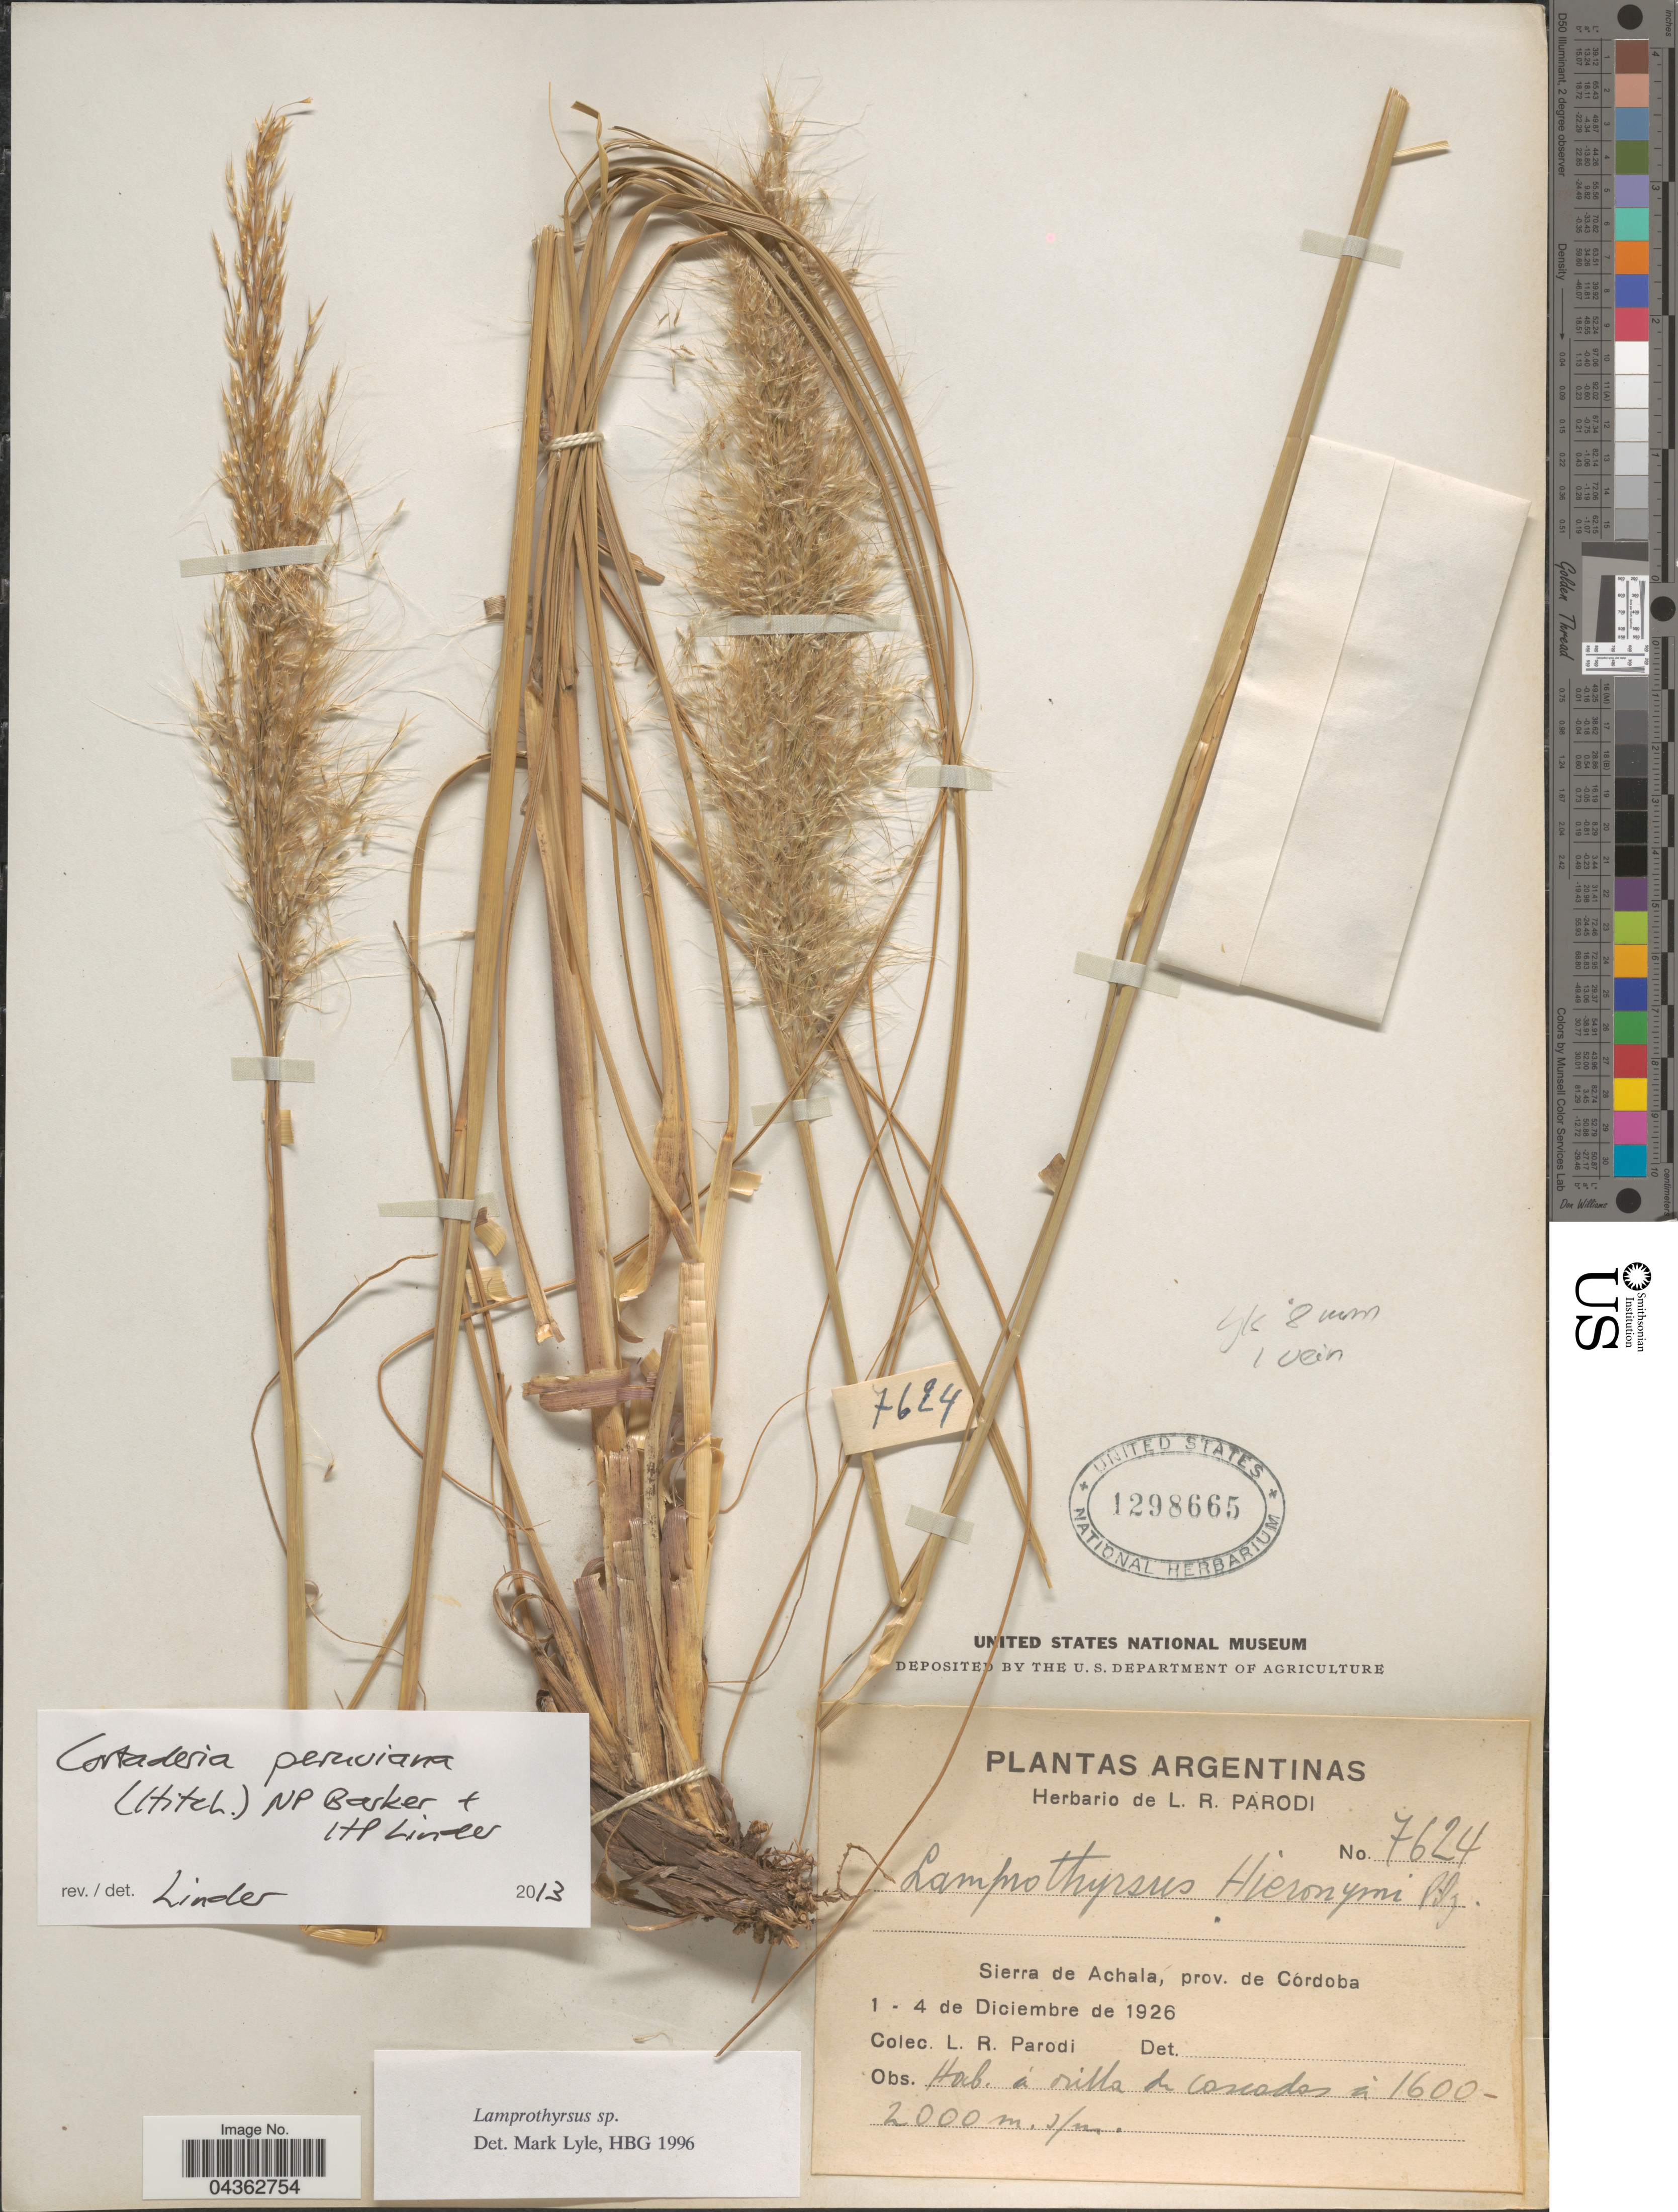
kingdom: Plantae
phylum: Tracheophyta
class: Liliopsida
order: Poales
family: Poaceae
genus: Cortaderia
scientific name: Cortaderia peruviana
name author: (Hitchc.) N.P. Barker & H.P. Linder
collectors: L. R. Parodi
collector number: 7624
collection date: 1926-12-01/1926-12-04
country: Argentina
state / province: Cordoba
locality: Sierra de Achala.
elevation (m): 1600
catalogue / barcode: US 1298665